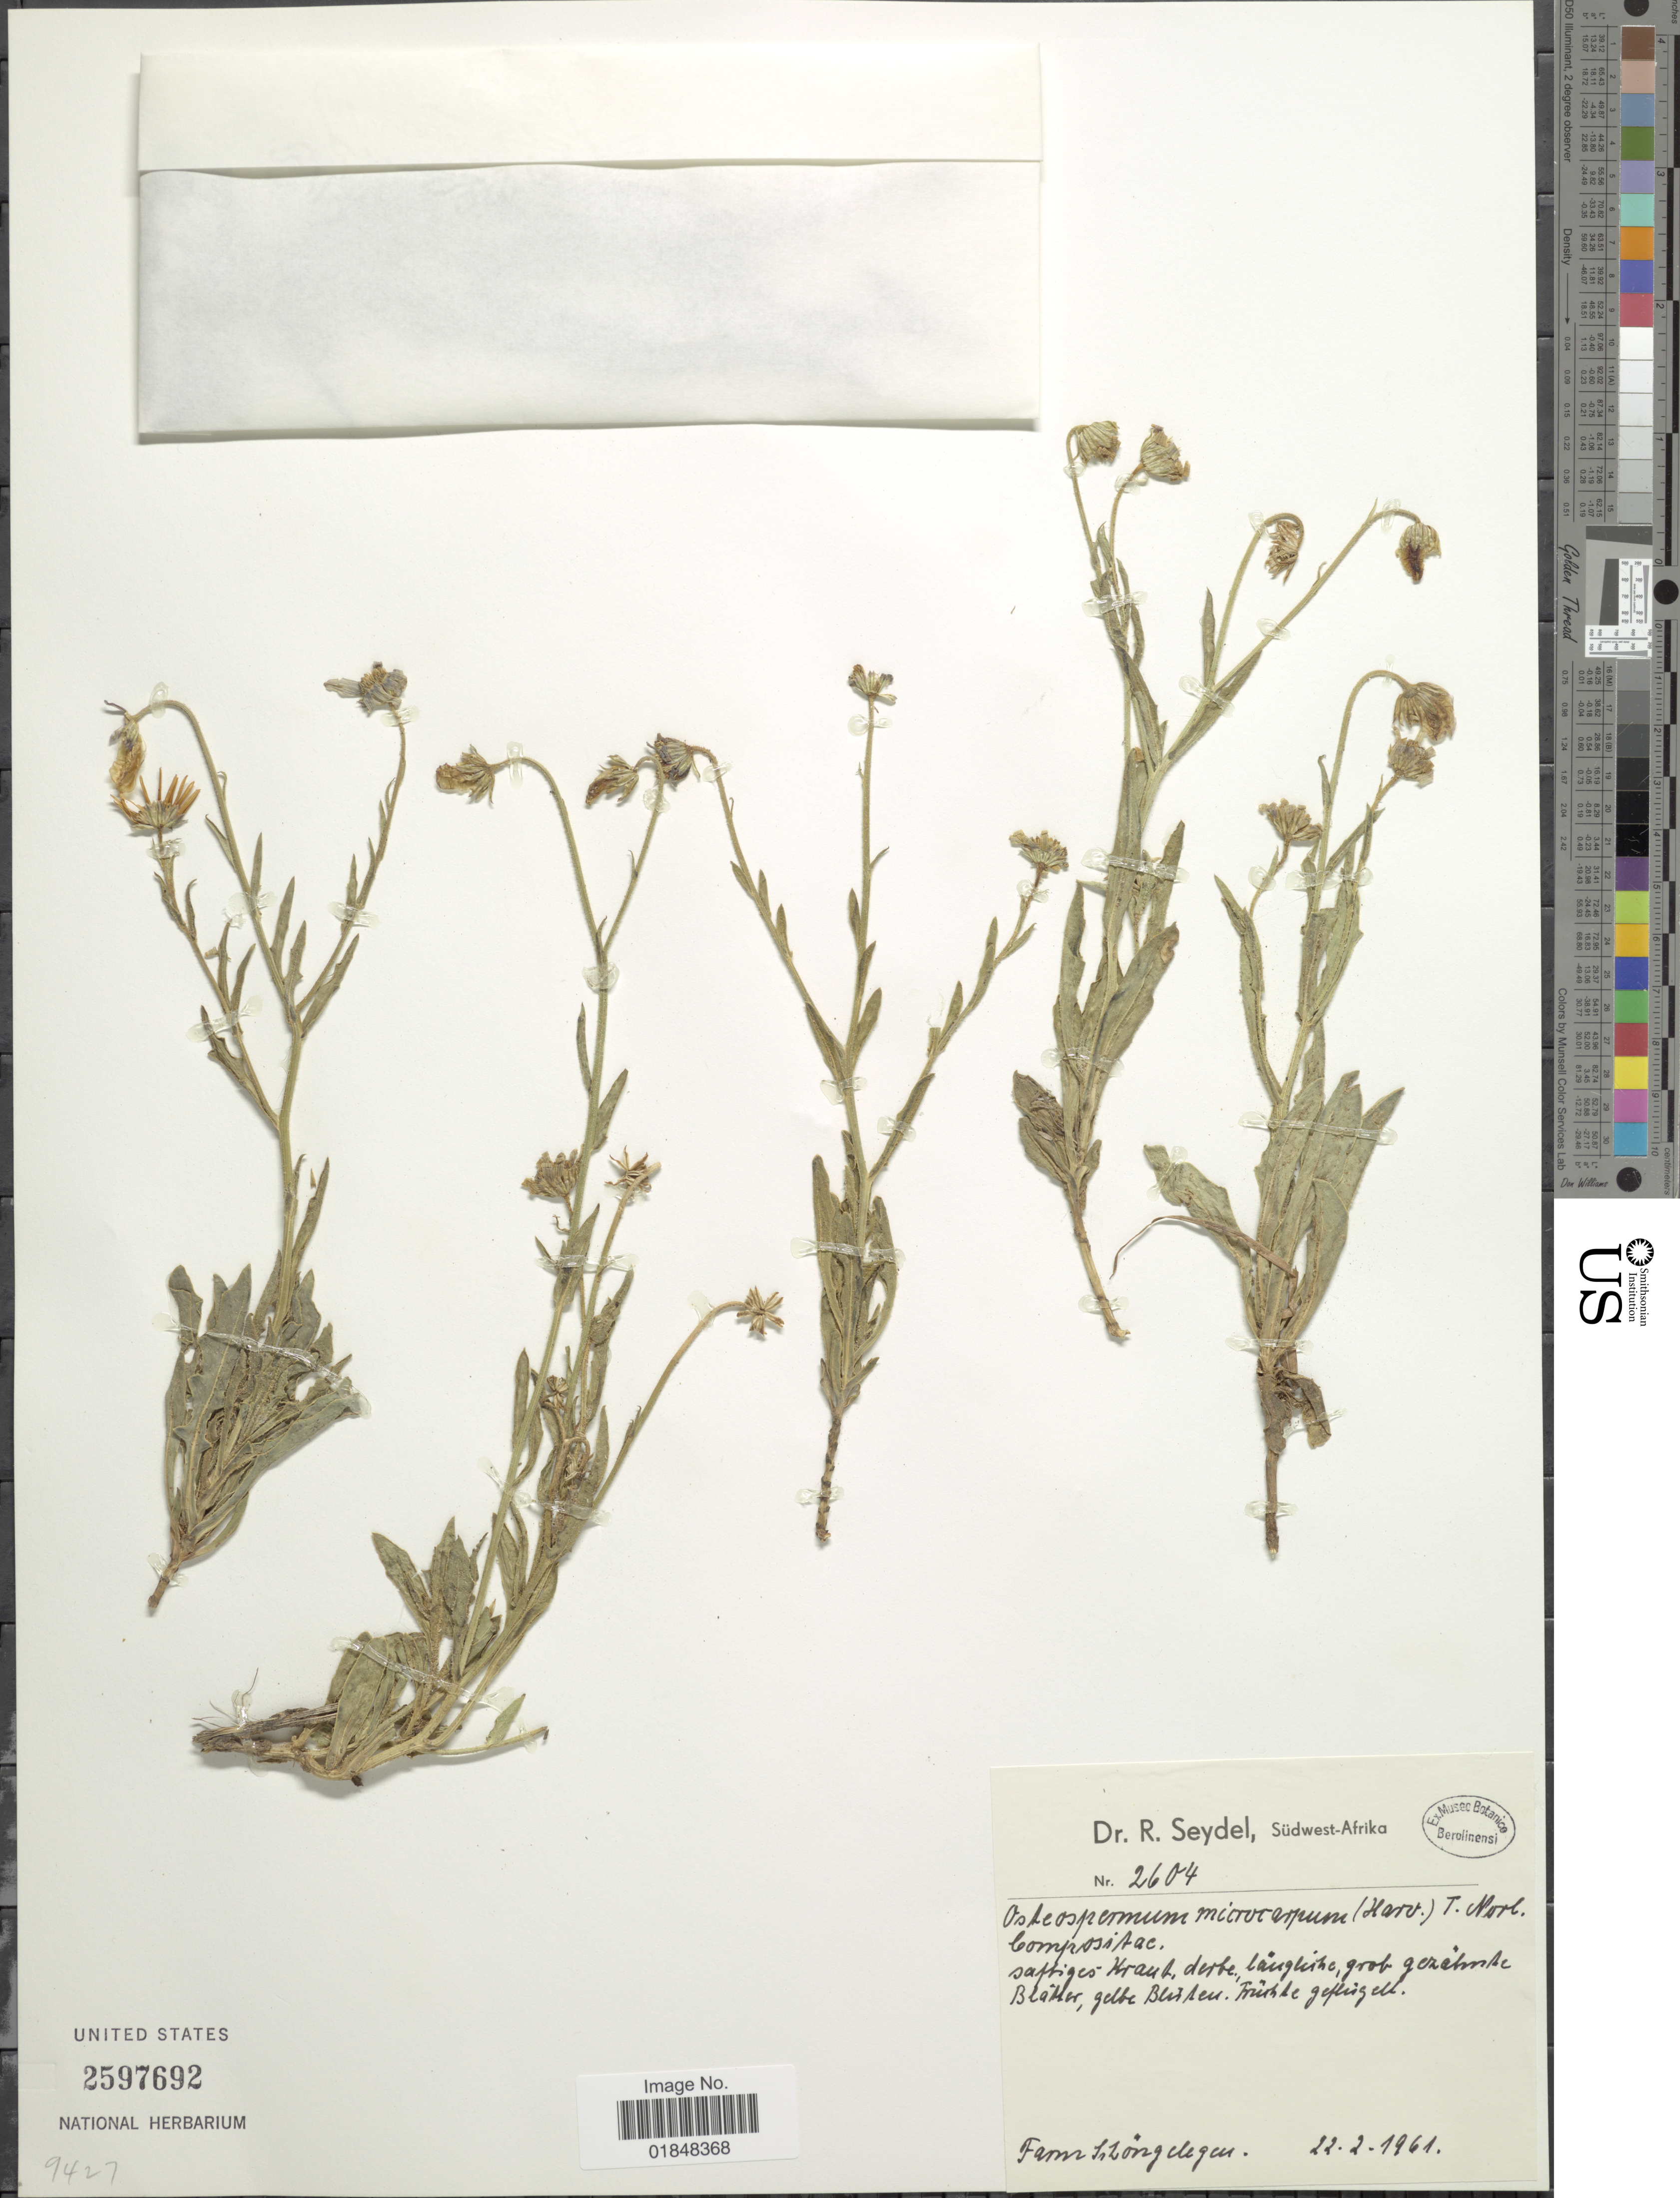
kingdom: Plantae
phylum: Tracheophyta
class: Magnoliopsida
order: Asterales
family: Asteraceae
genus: Osteospermum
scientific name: Osteospermum microcarpum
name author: (Harv.) Norl.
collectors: R. Seydel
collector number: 2604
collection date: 1961-02-22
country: Namibia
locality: Sudwest -Afrika. Farm Schöngelegen.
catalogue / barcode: US 2597692